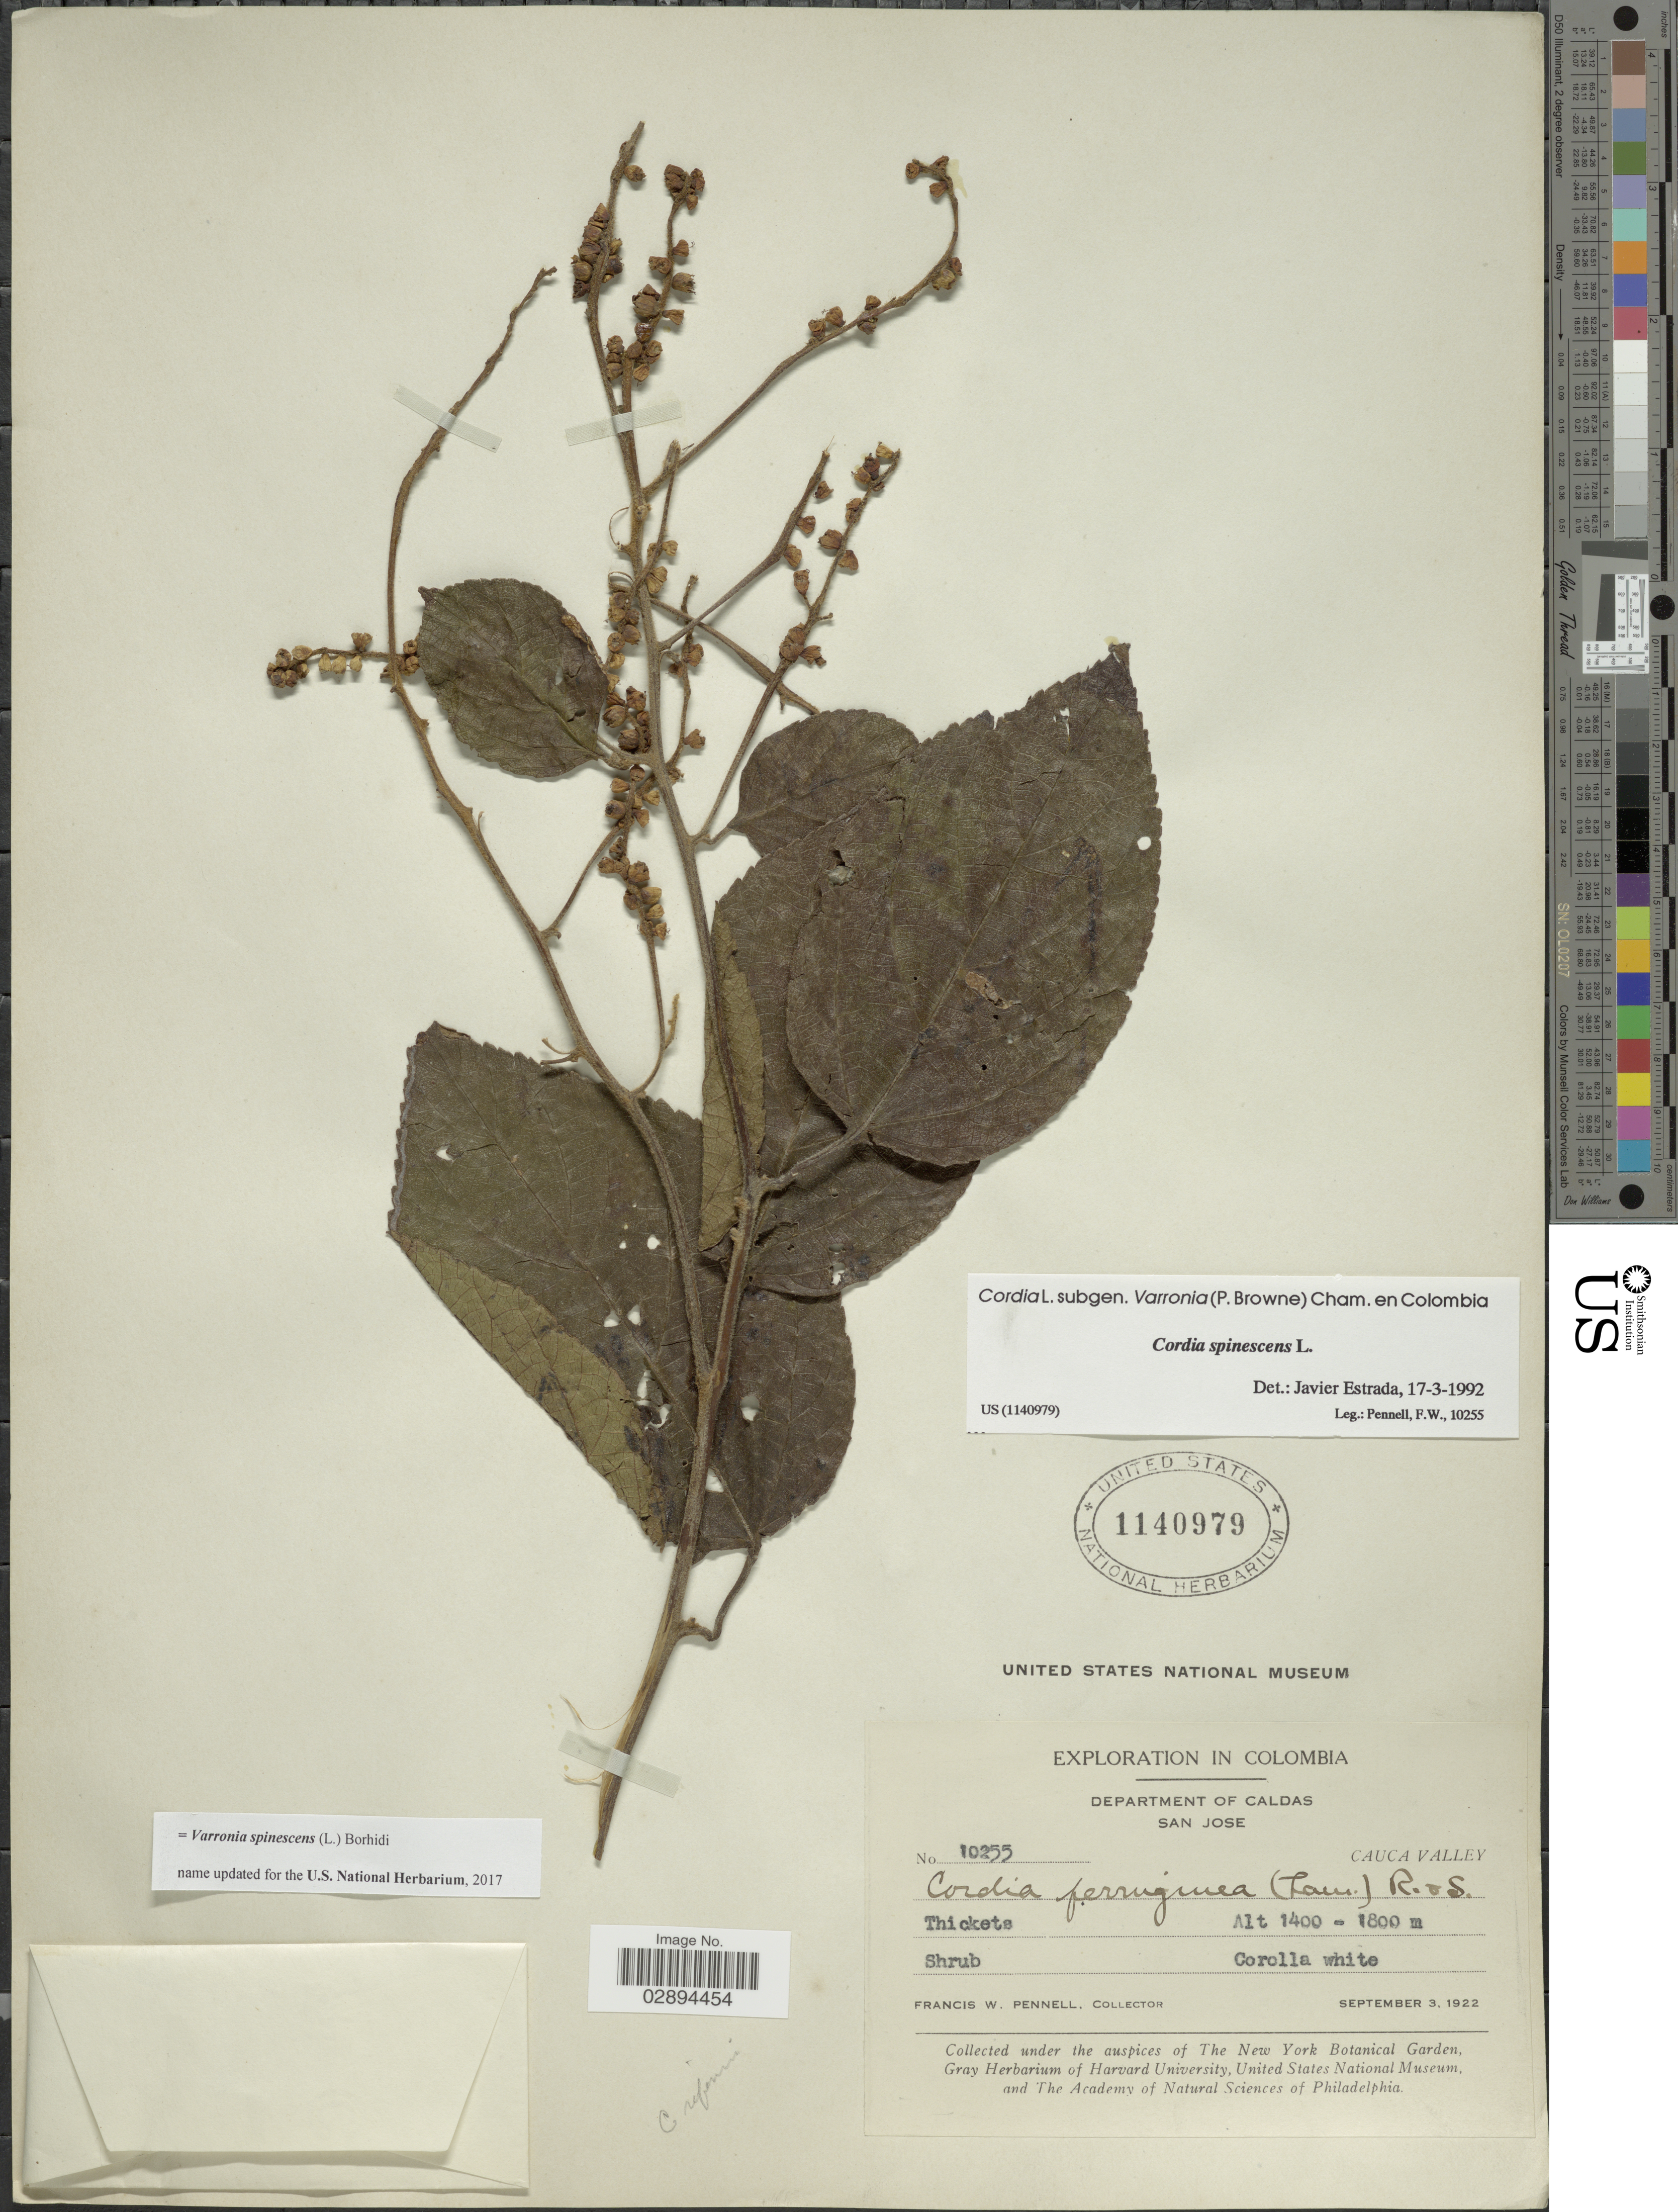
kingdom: Plantae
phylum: Tracheophyta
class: Magnoliopsida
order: Boraginales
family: Cordiaceae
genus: Varronia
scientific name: Varronia spinescens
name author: (L.) Borhidi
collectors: F. W. Pennell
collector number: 10255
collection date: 1922-09-03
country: Colombia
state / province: Caldas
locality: Department of Caldas. San Jose. Cauca Valley.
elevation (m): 1400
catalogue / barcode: US 1140979